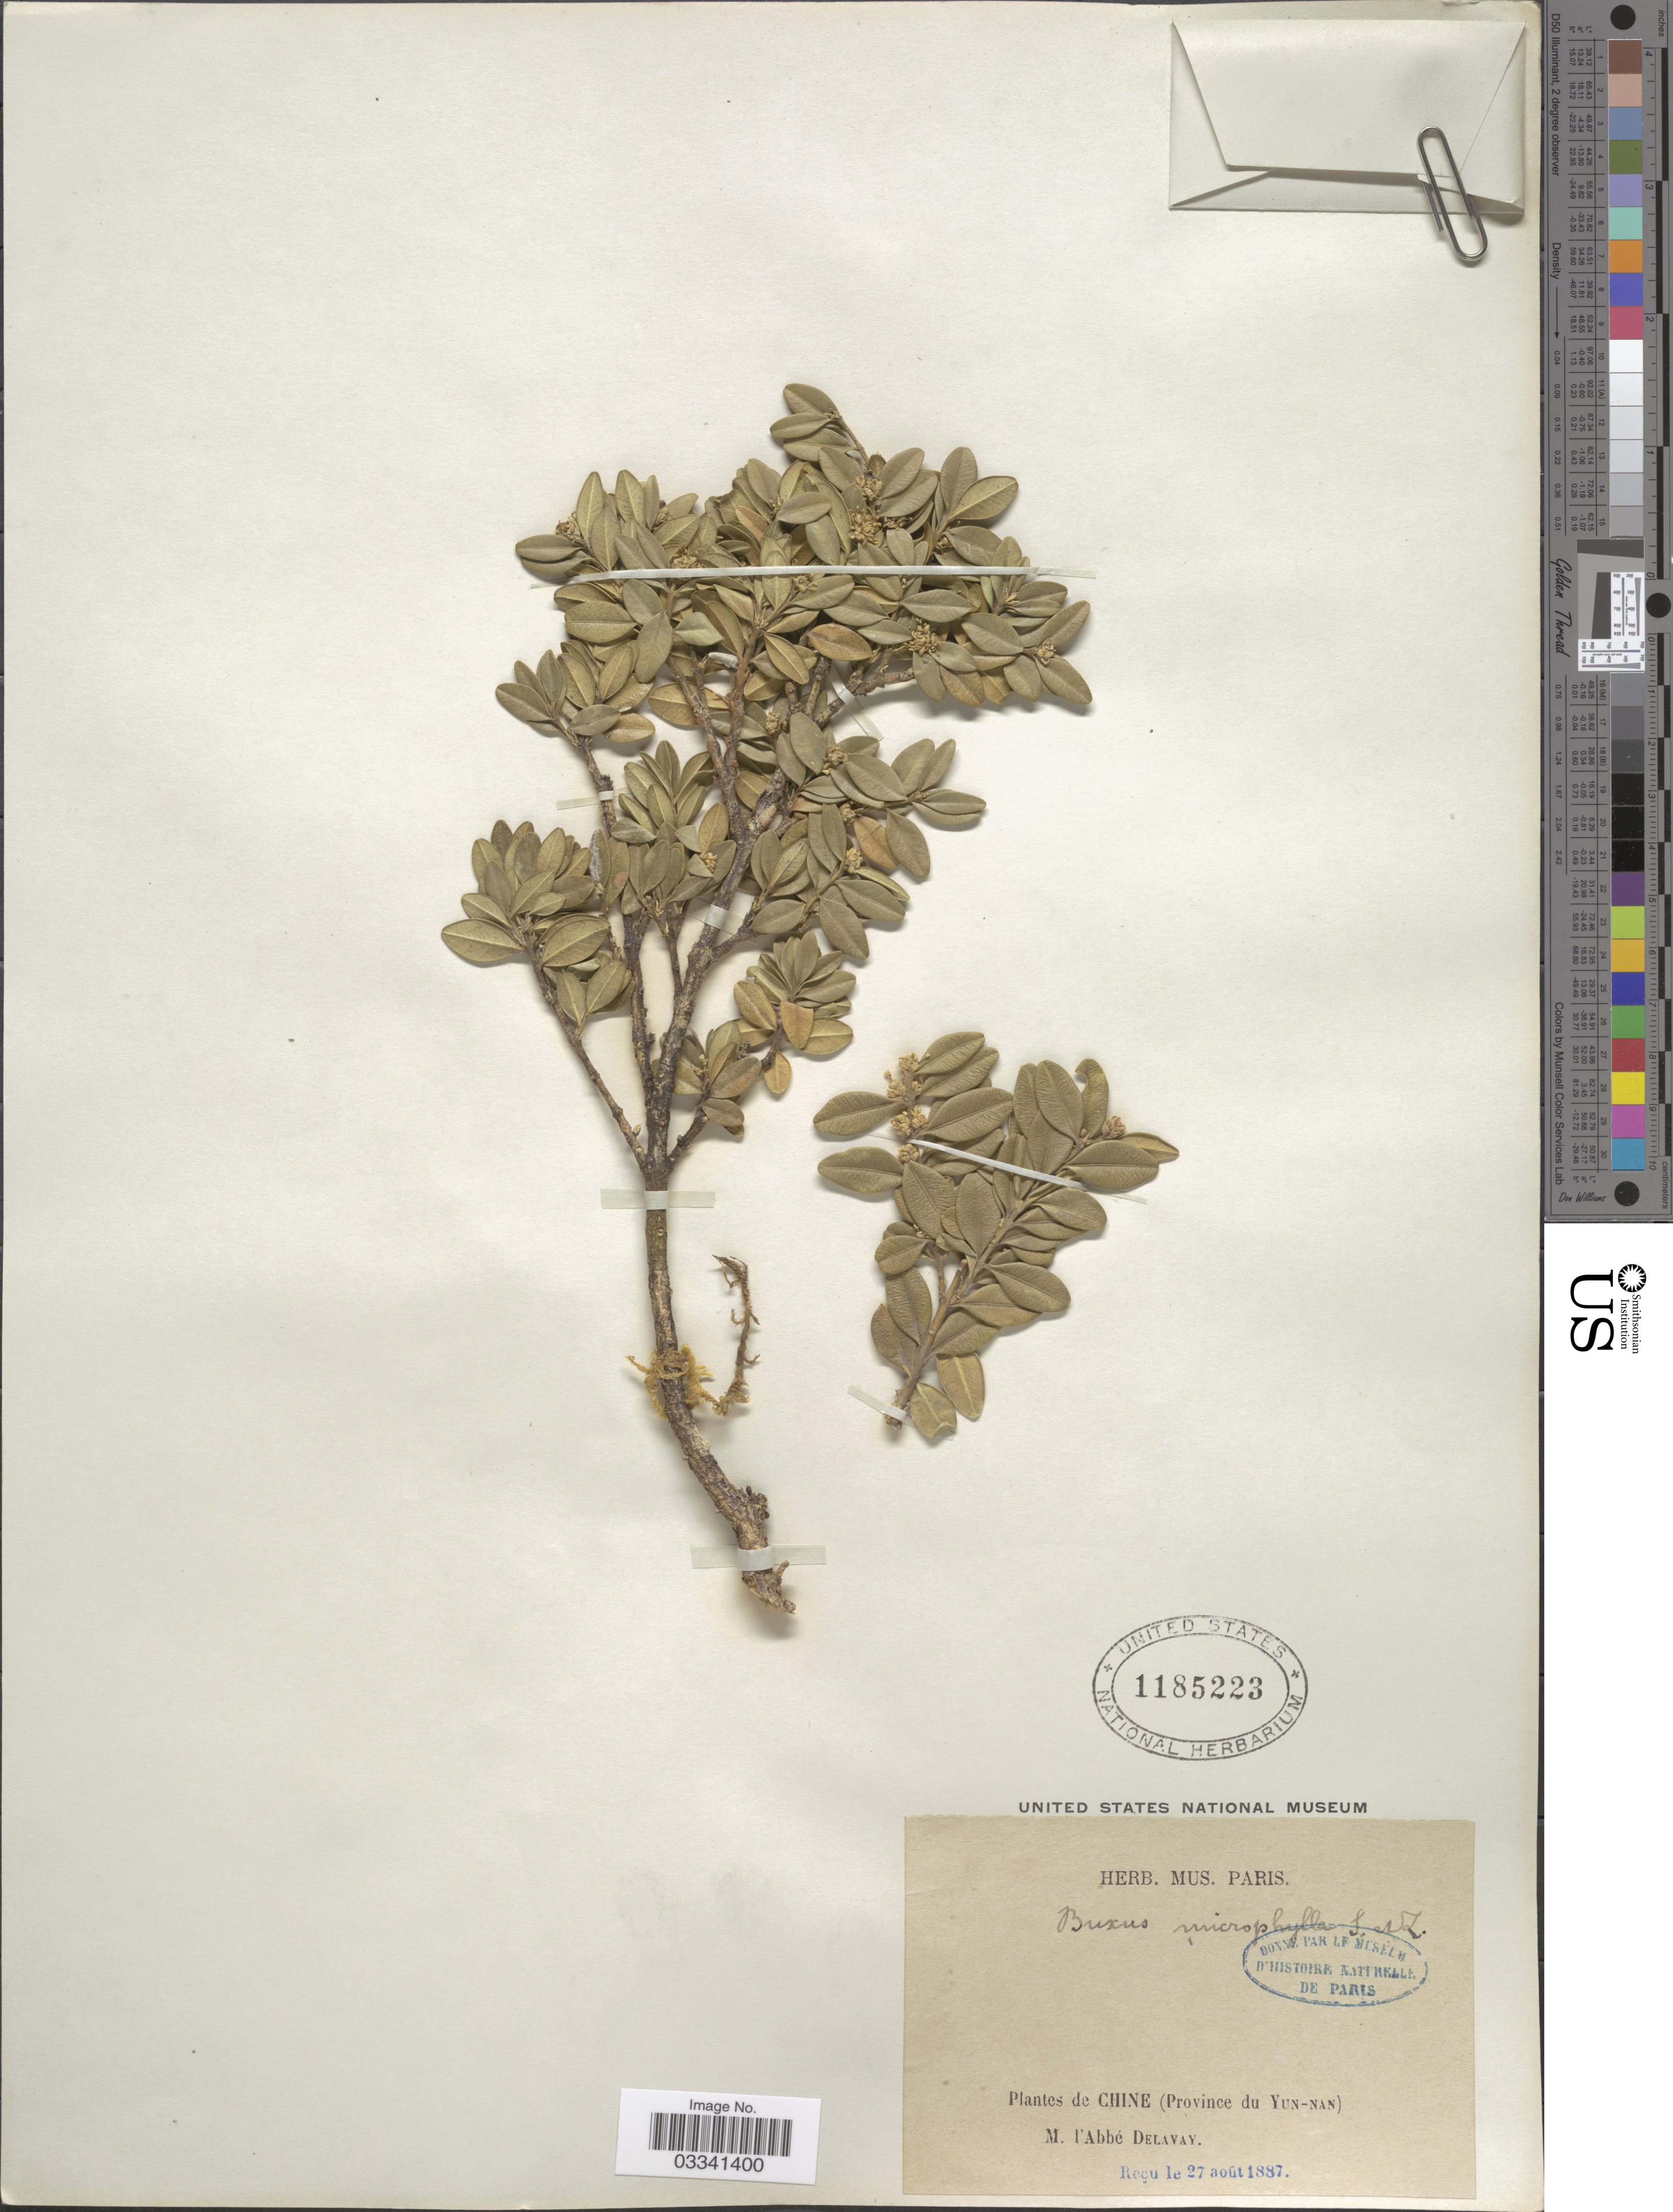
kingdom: Plantae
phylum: Tracheophyta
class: Magnoliopsida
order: Buxales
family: Buxaceae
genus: Buxus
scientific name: Buxus microphylla var. sinica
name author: Rehder & E.H. Wilson in Sarg.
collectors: P. Delavay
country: China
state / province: Yunnan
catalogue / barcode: US 1185223